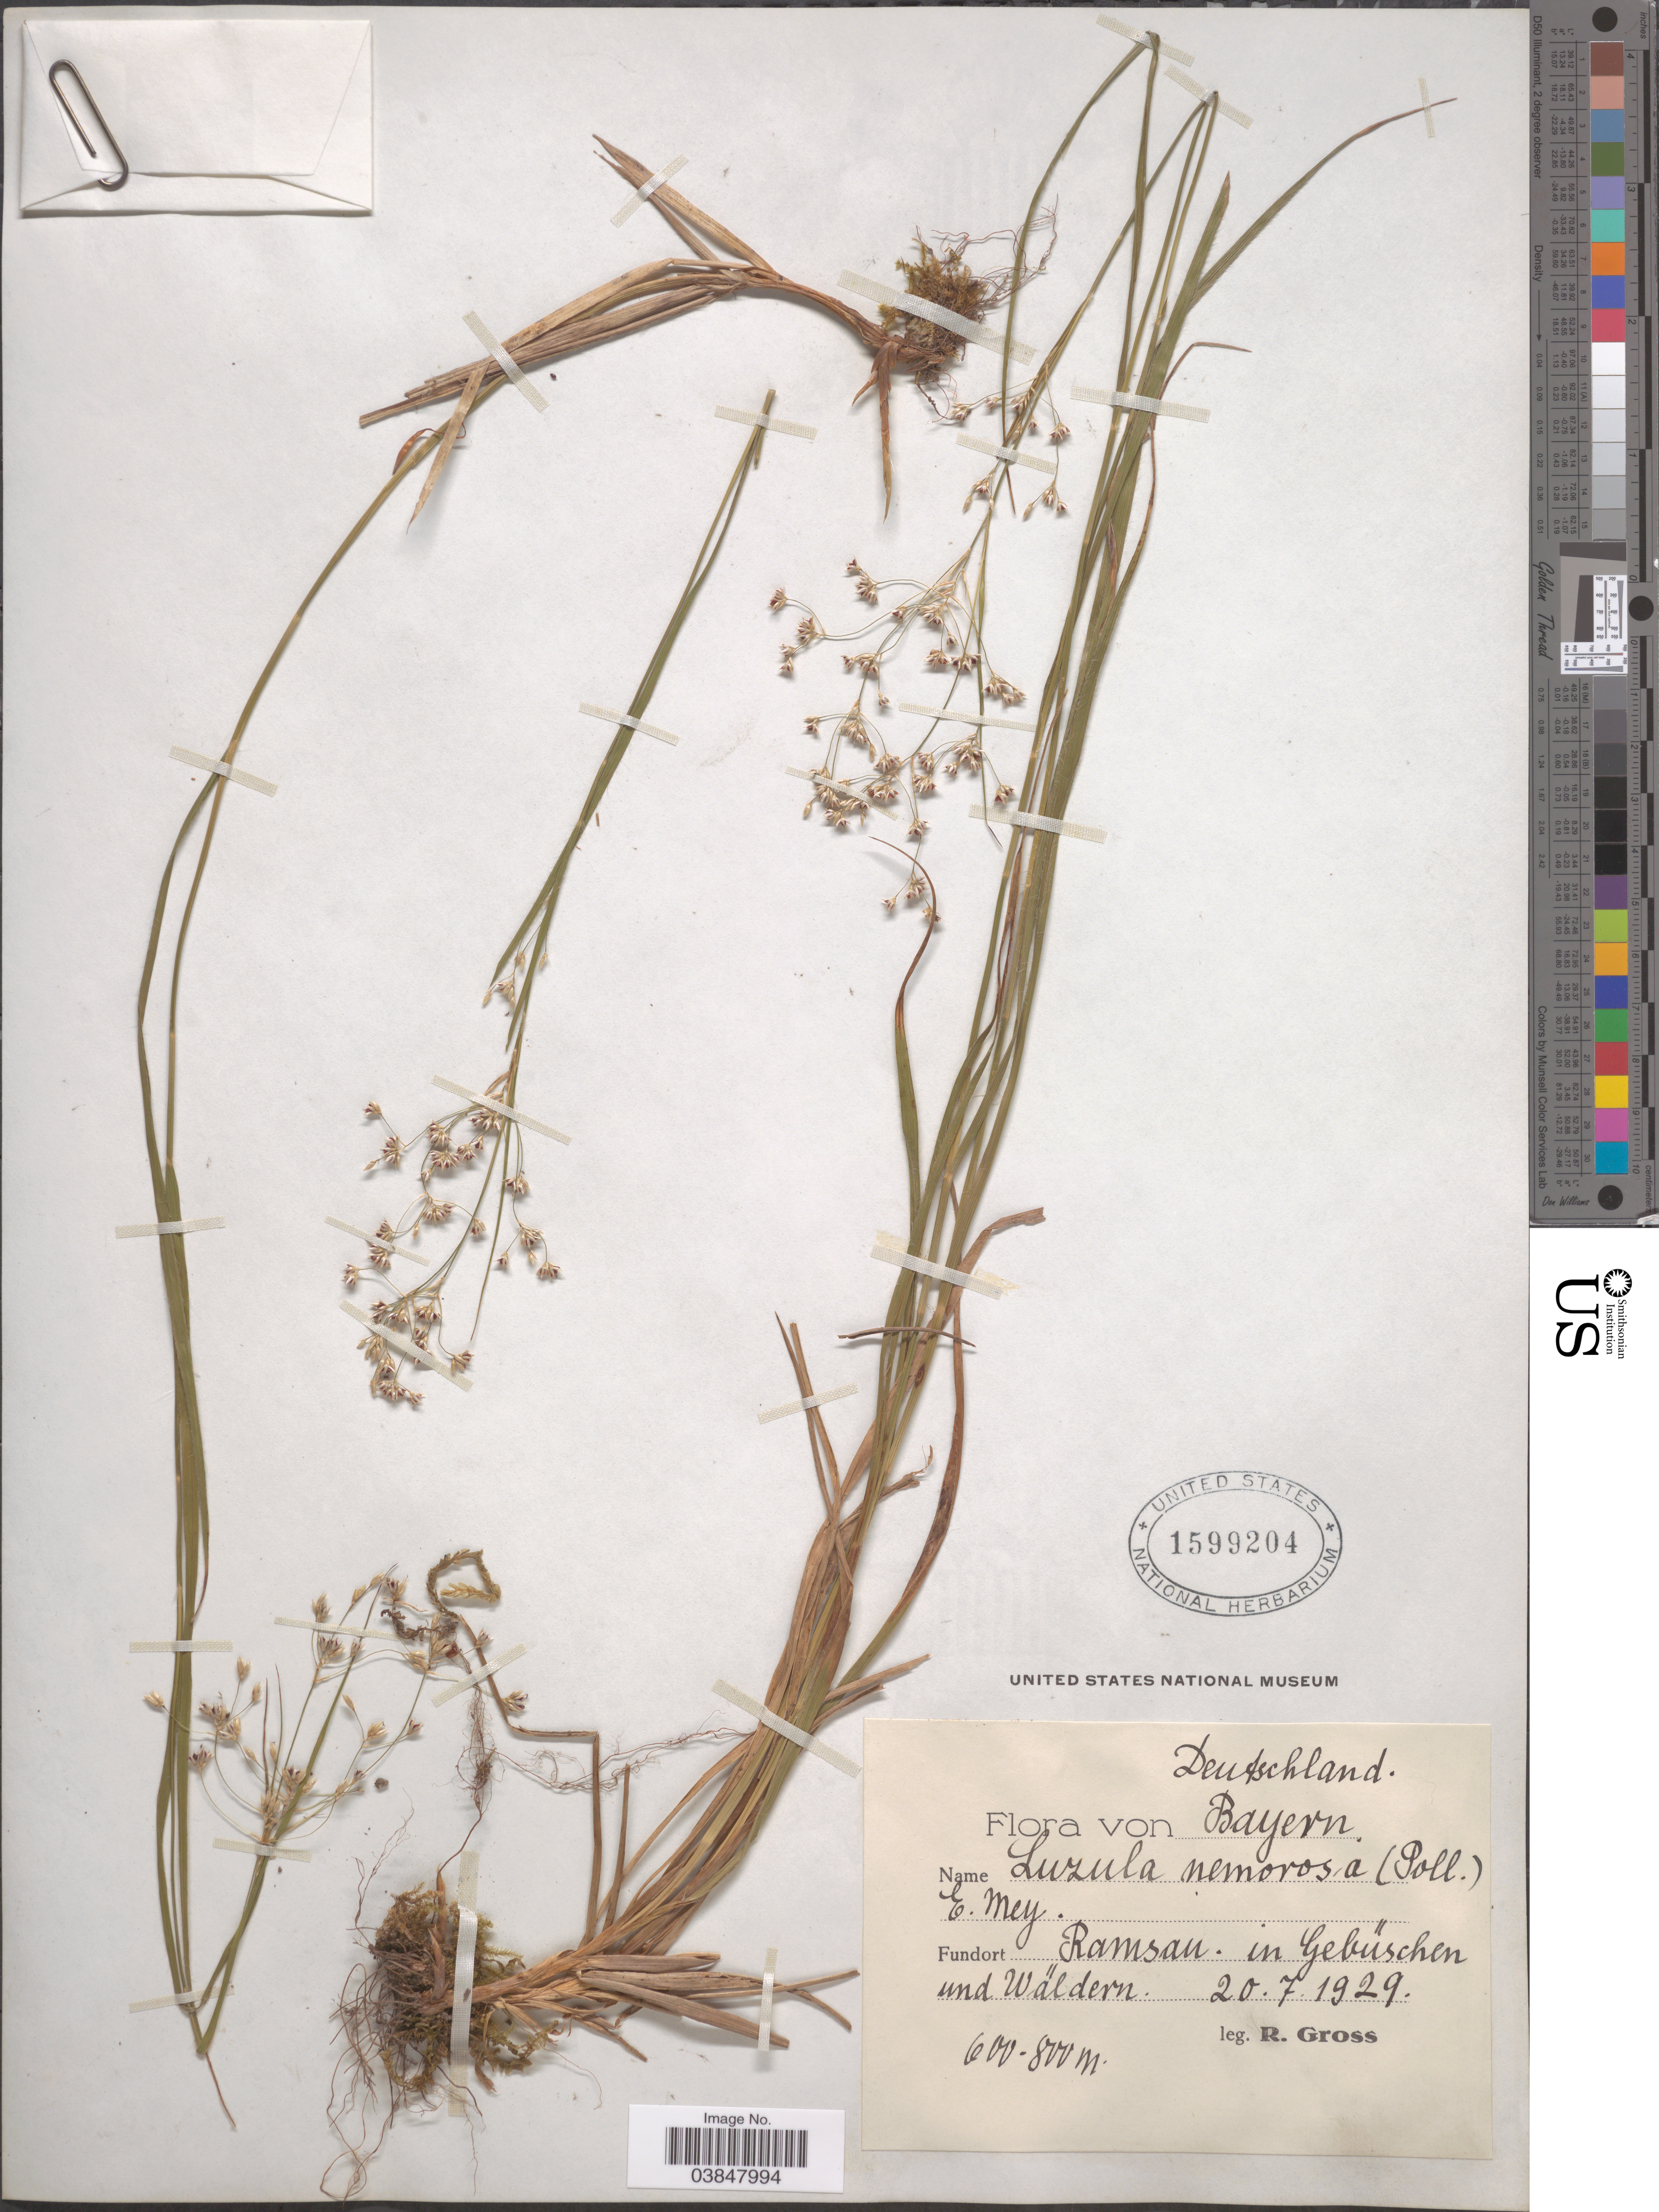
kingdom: Plantae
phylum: Tracheophyta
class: Liliopsida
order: Poales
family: Juncaceae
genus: Luzula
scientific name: Luzula luzuloides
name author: (Lam.) Dandy & Wilmott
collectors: R. Gross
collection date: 1929-07-20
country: Germany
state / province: Bayern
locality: Deutschland. [unsure placement] Ramsan. in Gebüschen und Wäldern.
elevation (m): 600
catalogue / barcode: US 1599204